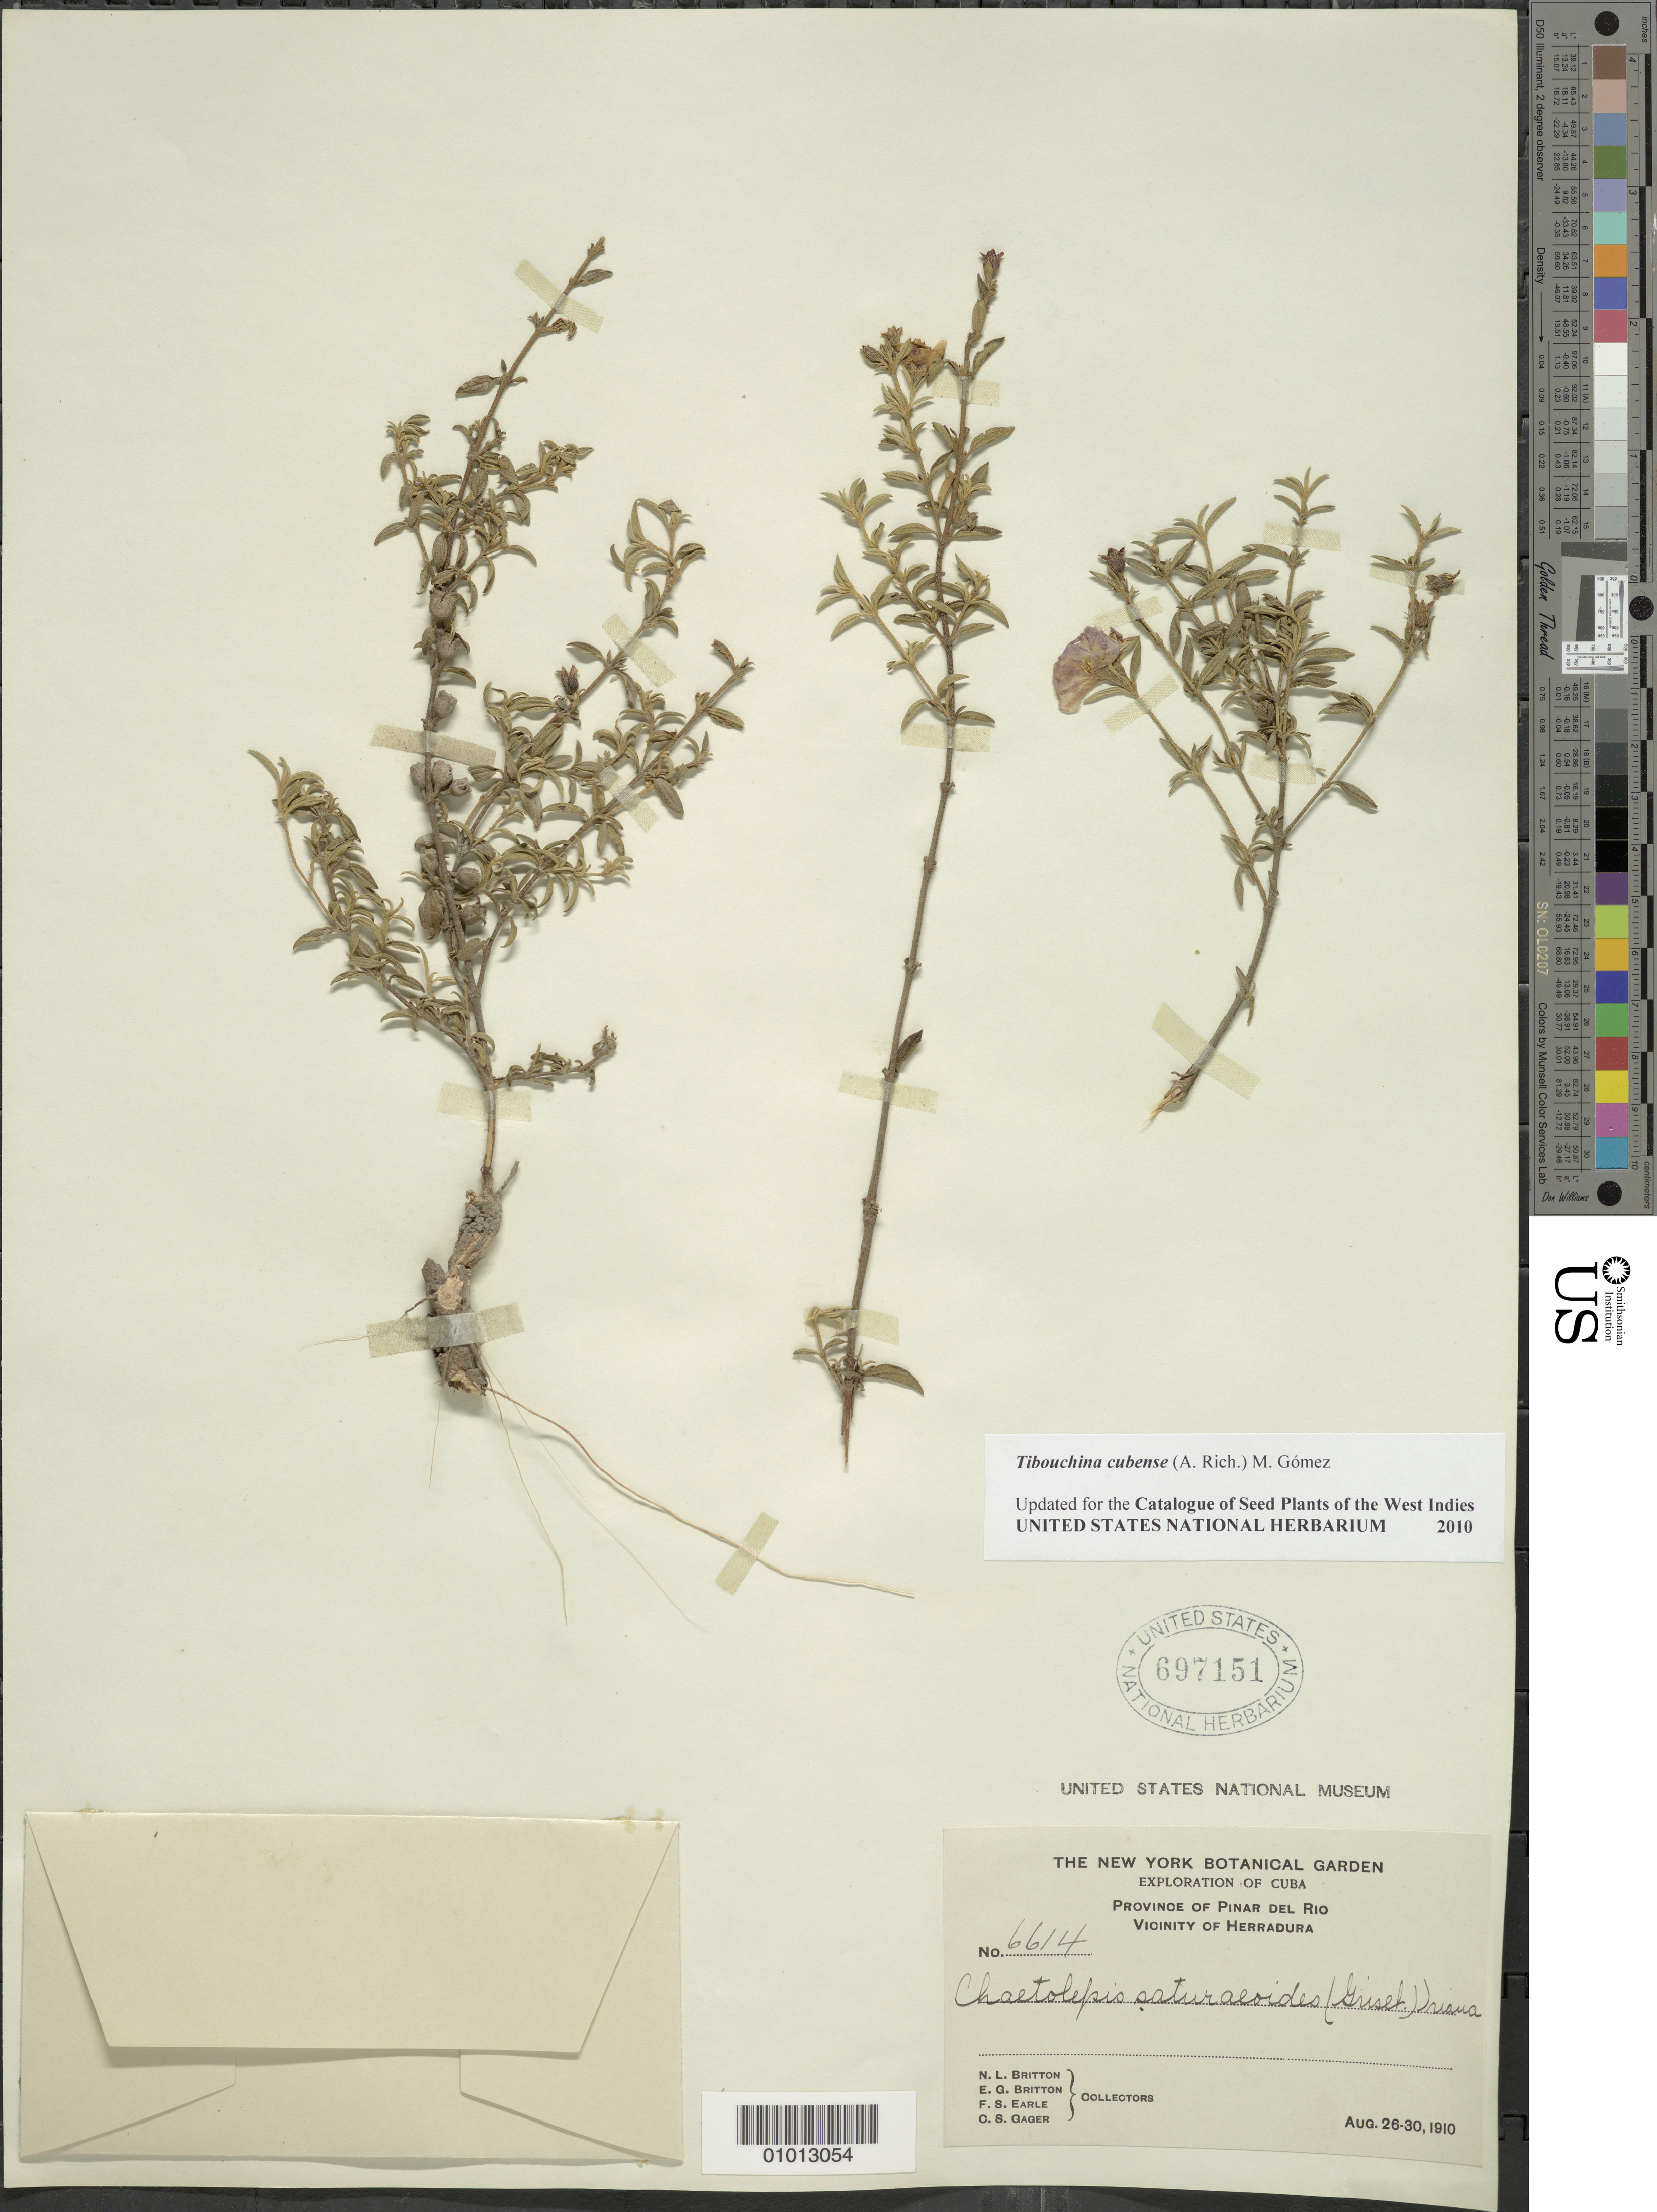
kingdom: Plantae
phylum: Tracheophyta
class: Magnoliopsida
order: Myrtales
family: Melastomataceae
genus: Arthrostemma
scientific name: Arthrostemma cubense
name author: A. Rich.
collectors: N. Britton, E. G. Britton, F. S. Earle & O. Gager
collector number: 6614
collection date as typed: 26 Aug 1910 to 30 Aug 1910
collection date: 1910-08-26/1910-08-30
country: Cuba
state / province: Pinar del Rio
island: Cuba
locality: Vicinity of Herradura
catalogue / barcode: US 697151